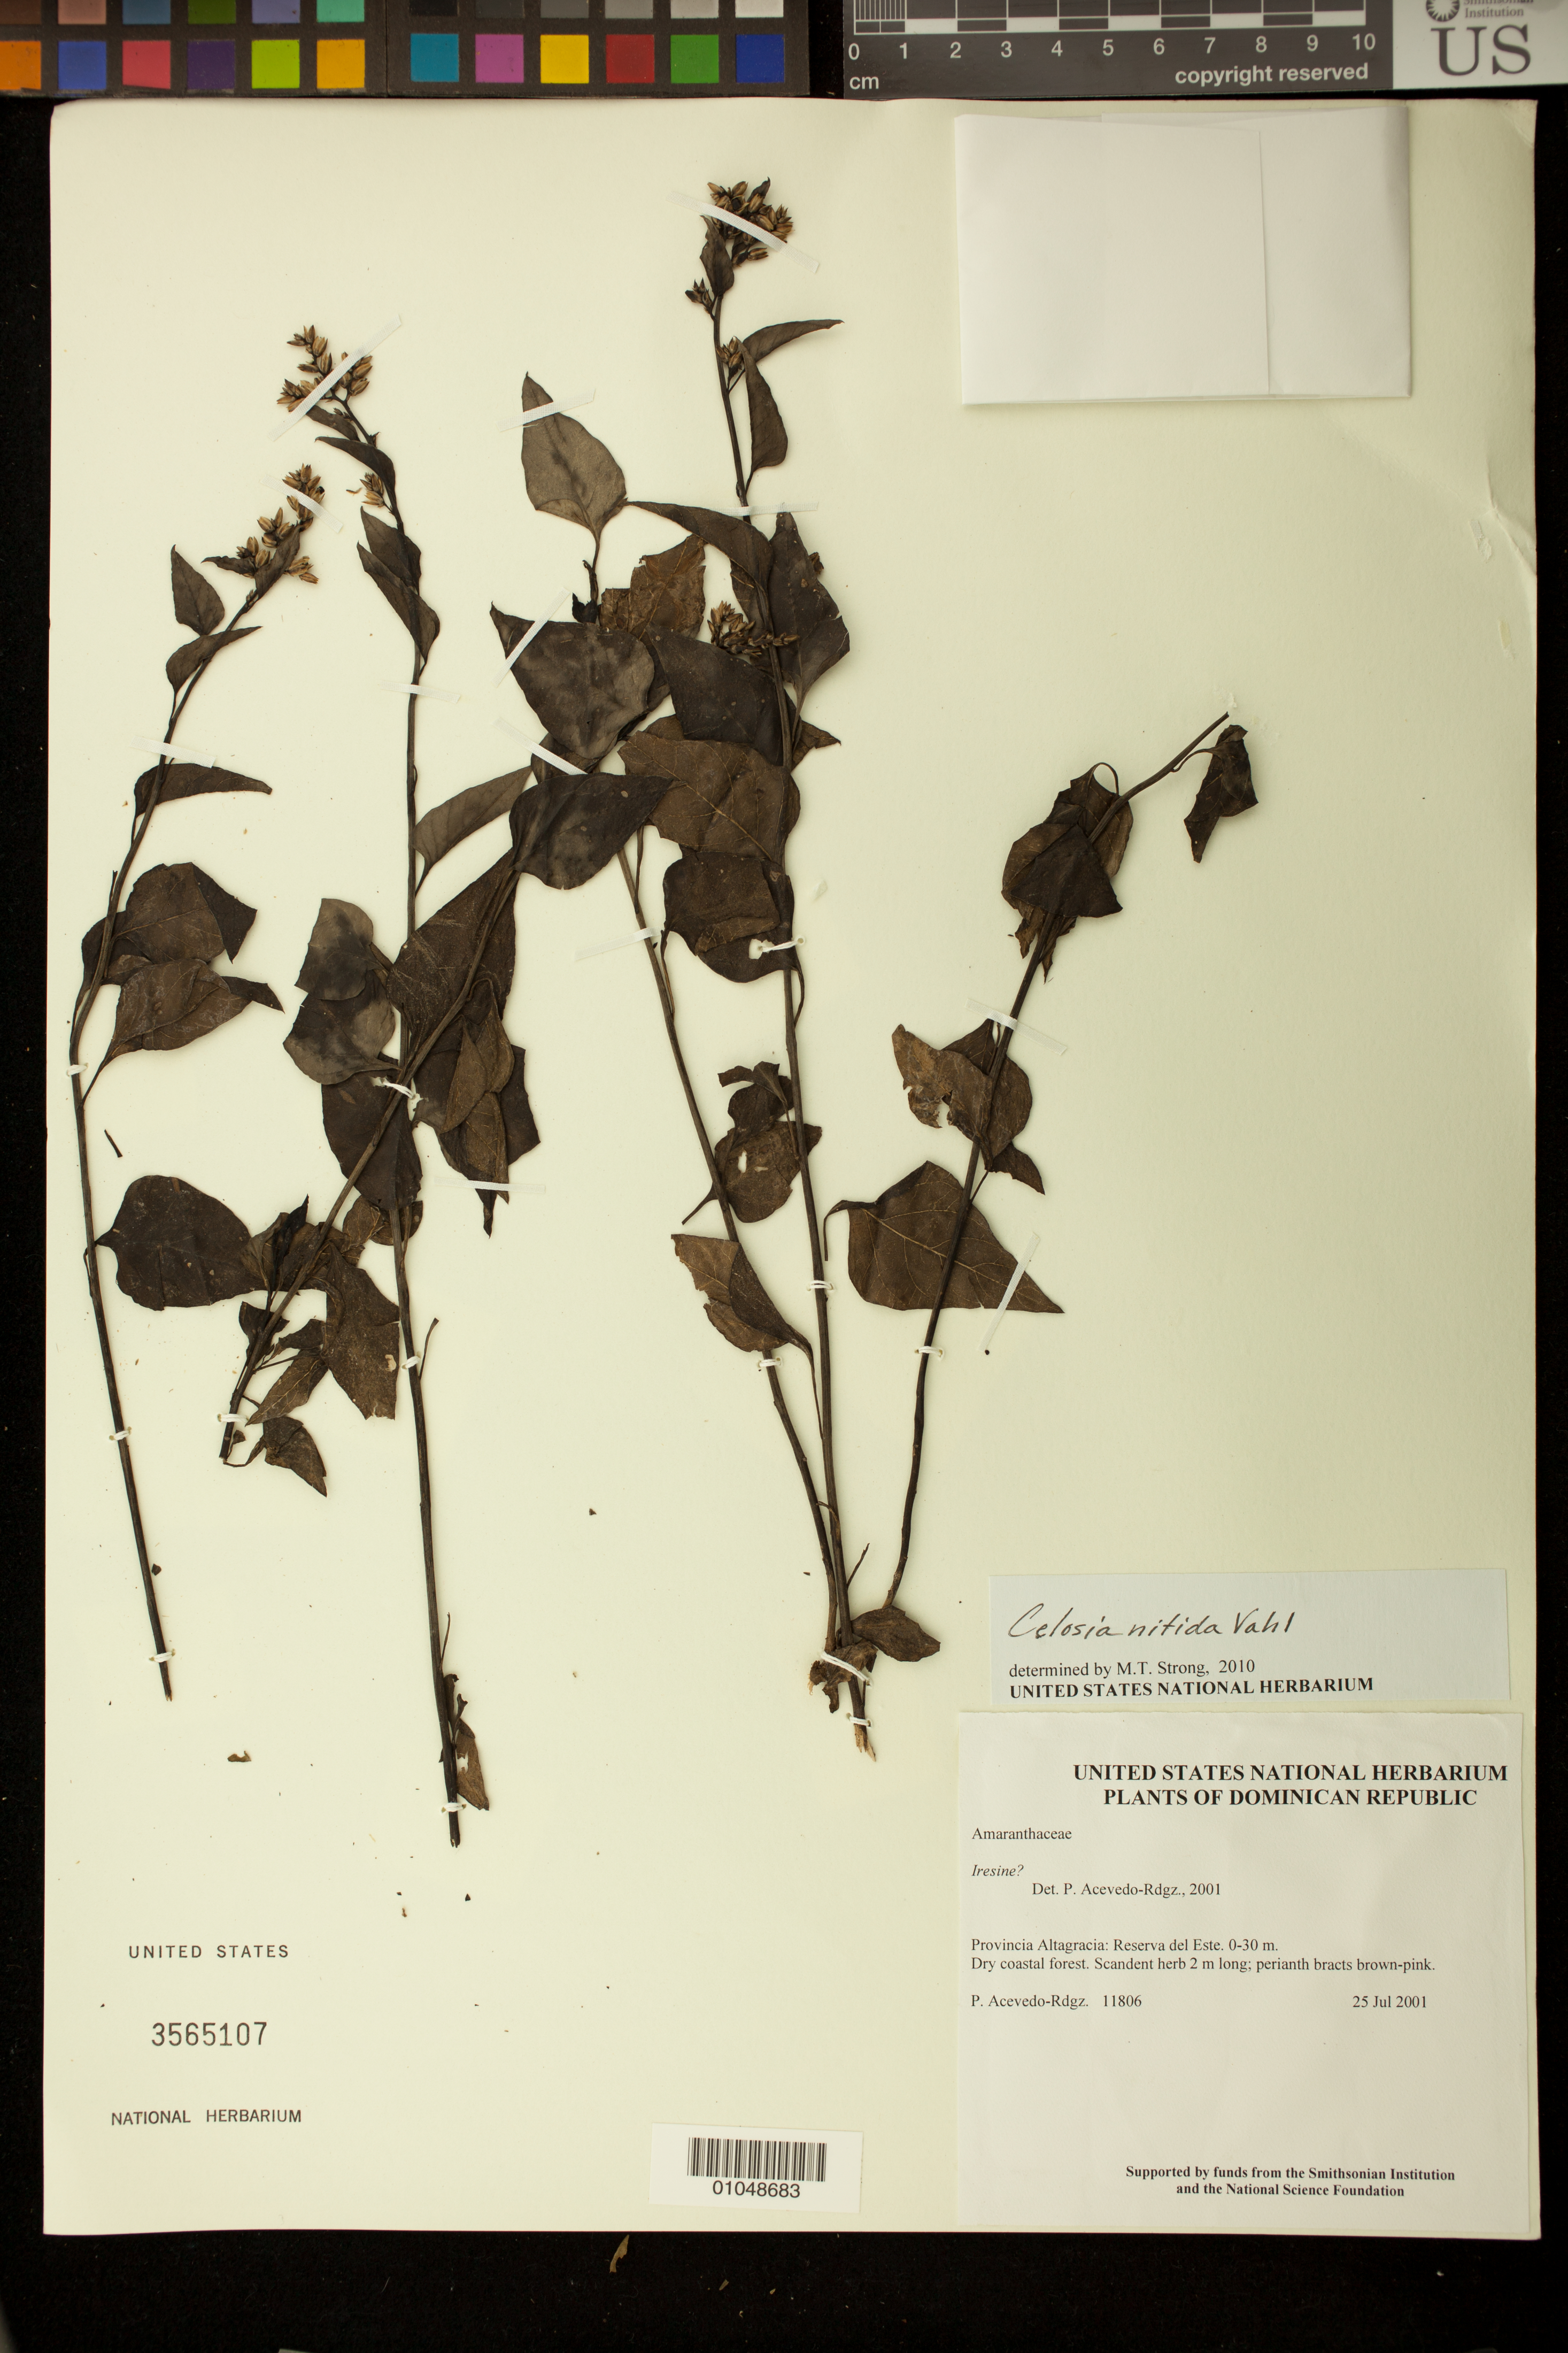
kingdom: Plantae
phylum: Tracheophyta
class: Magnoliopsida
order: Caryophyllales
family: Amaranthaceae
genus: Celosia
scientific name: Celosia nitida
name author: Vahl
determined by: Strong, M. T., (US), Smithsonian Institution - National Museum of Natural History (UNITED STATES)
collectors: P. Acevedo-Rodr.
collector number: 11806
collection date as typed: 25 Jul 2001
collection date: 2001-07-25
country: Dominican Republic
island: Hispaniola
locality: Provincia Altagracia: Reserva del Este.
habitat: Dry coastal forest.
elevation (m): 0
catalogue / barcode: US 3565107